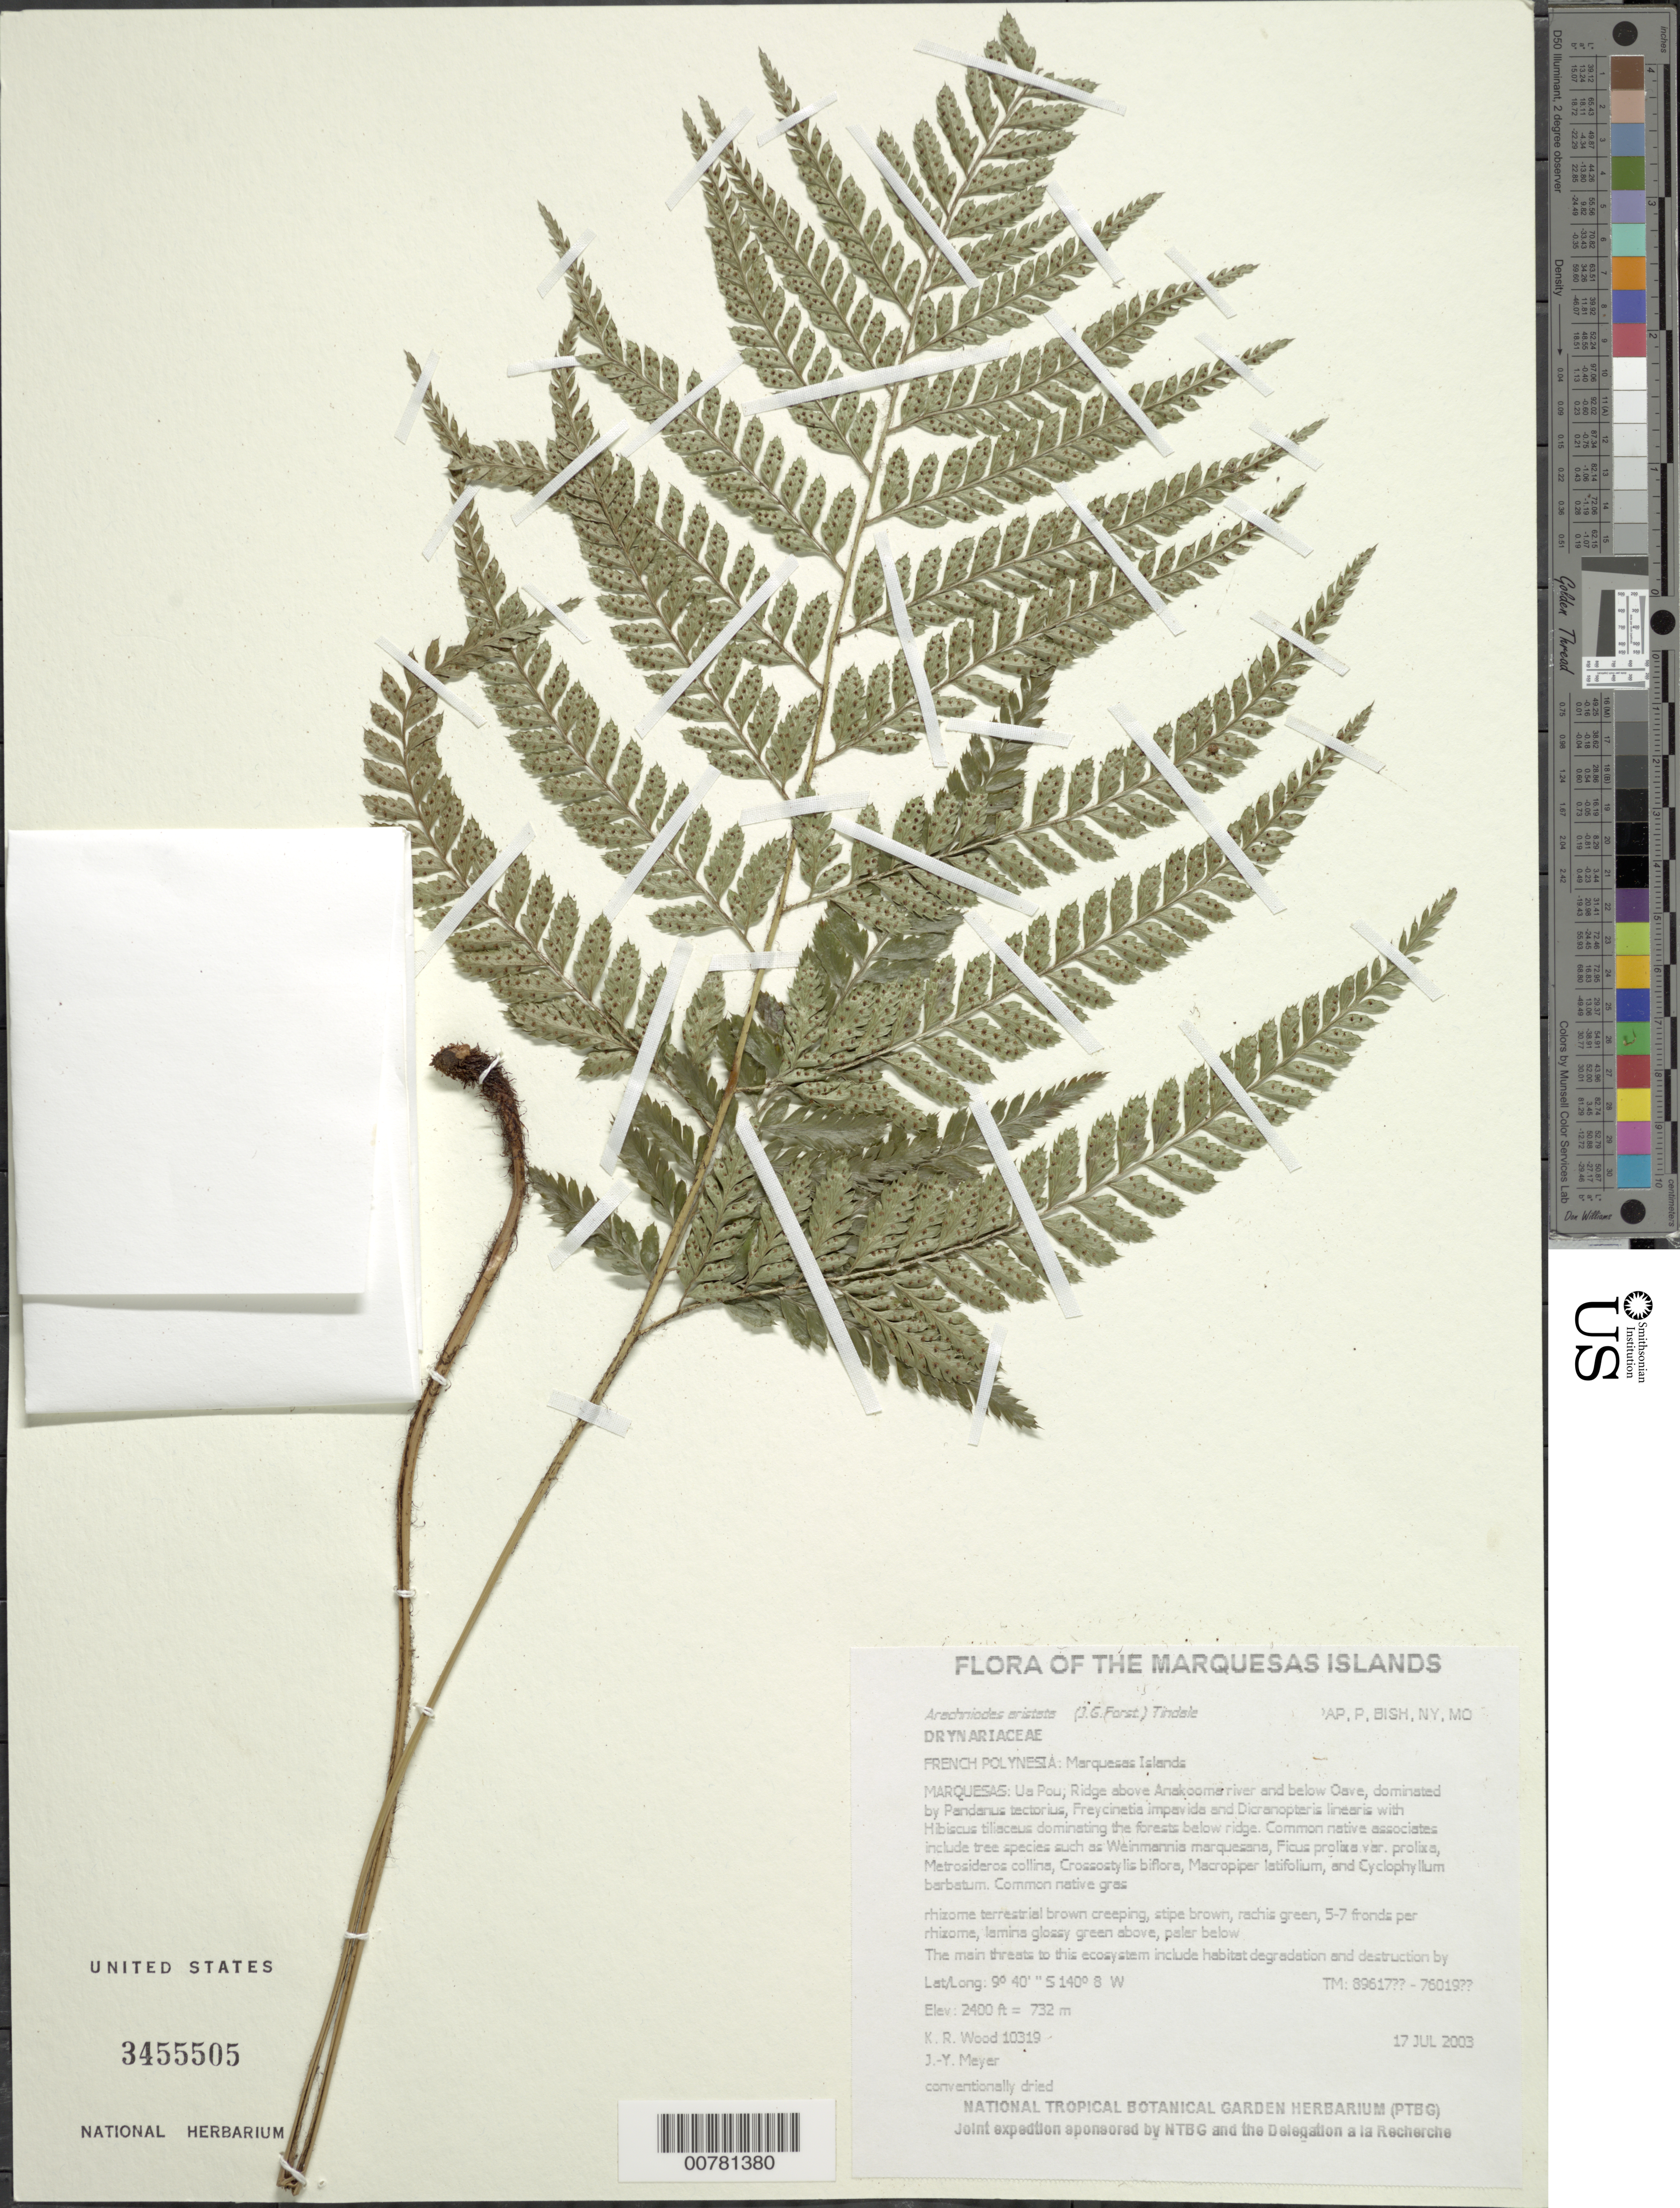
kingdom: Plantae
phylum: Tracheophyta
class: Polypodiopsida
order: Polypodiales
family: Dryopteridaceae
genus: Arachniodes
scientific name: Arachniodes aristata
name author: (G. Forst.) Tindale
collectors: K. R. Wood & J.-Y. Meyer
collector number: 10319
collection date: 2003-07-17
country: French Polynesia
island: Ua Pou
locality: Ridge above Anakooma river and below Oave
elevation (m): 732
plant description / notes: Habitat degradation and destruction by feral pigs, catastrophic extinction through environmental events, predation by rats that eat seeds, competition with non-native plant taxa such as Psidium guajava, Coffea arabica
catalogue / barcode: US 3455505